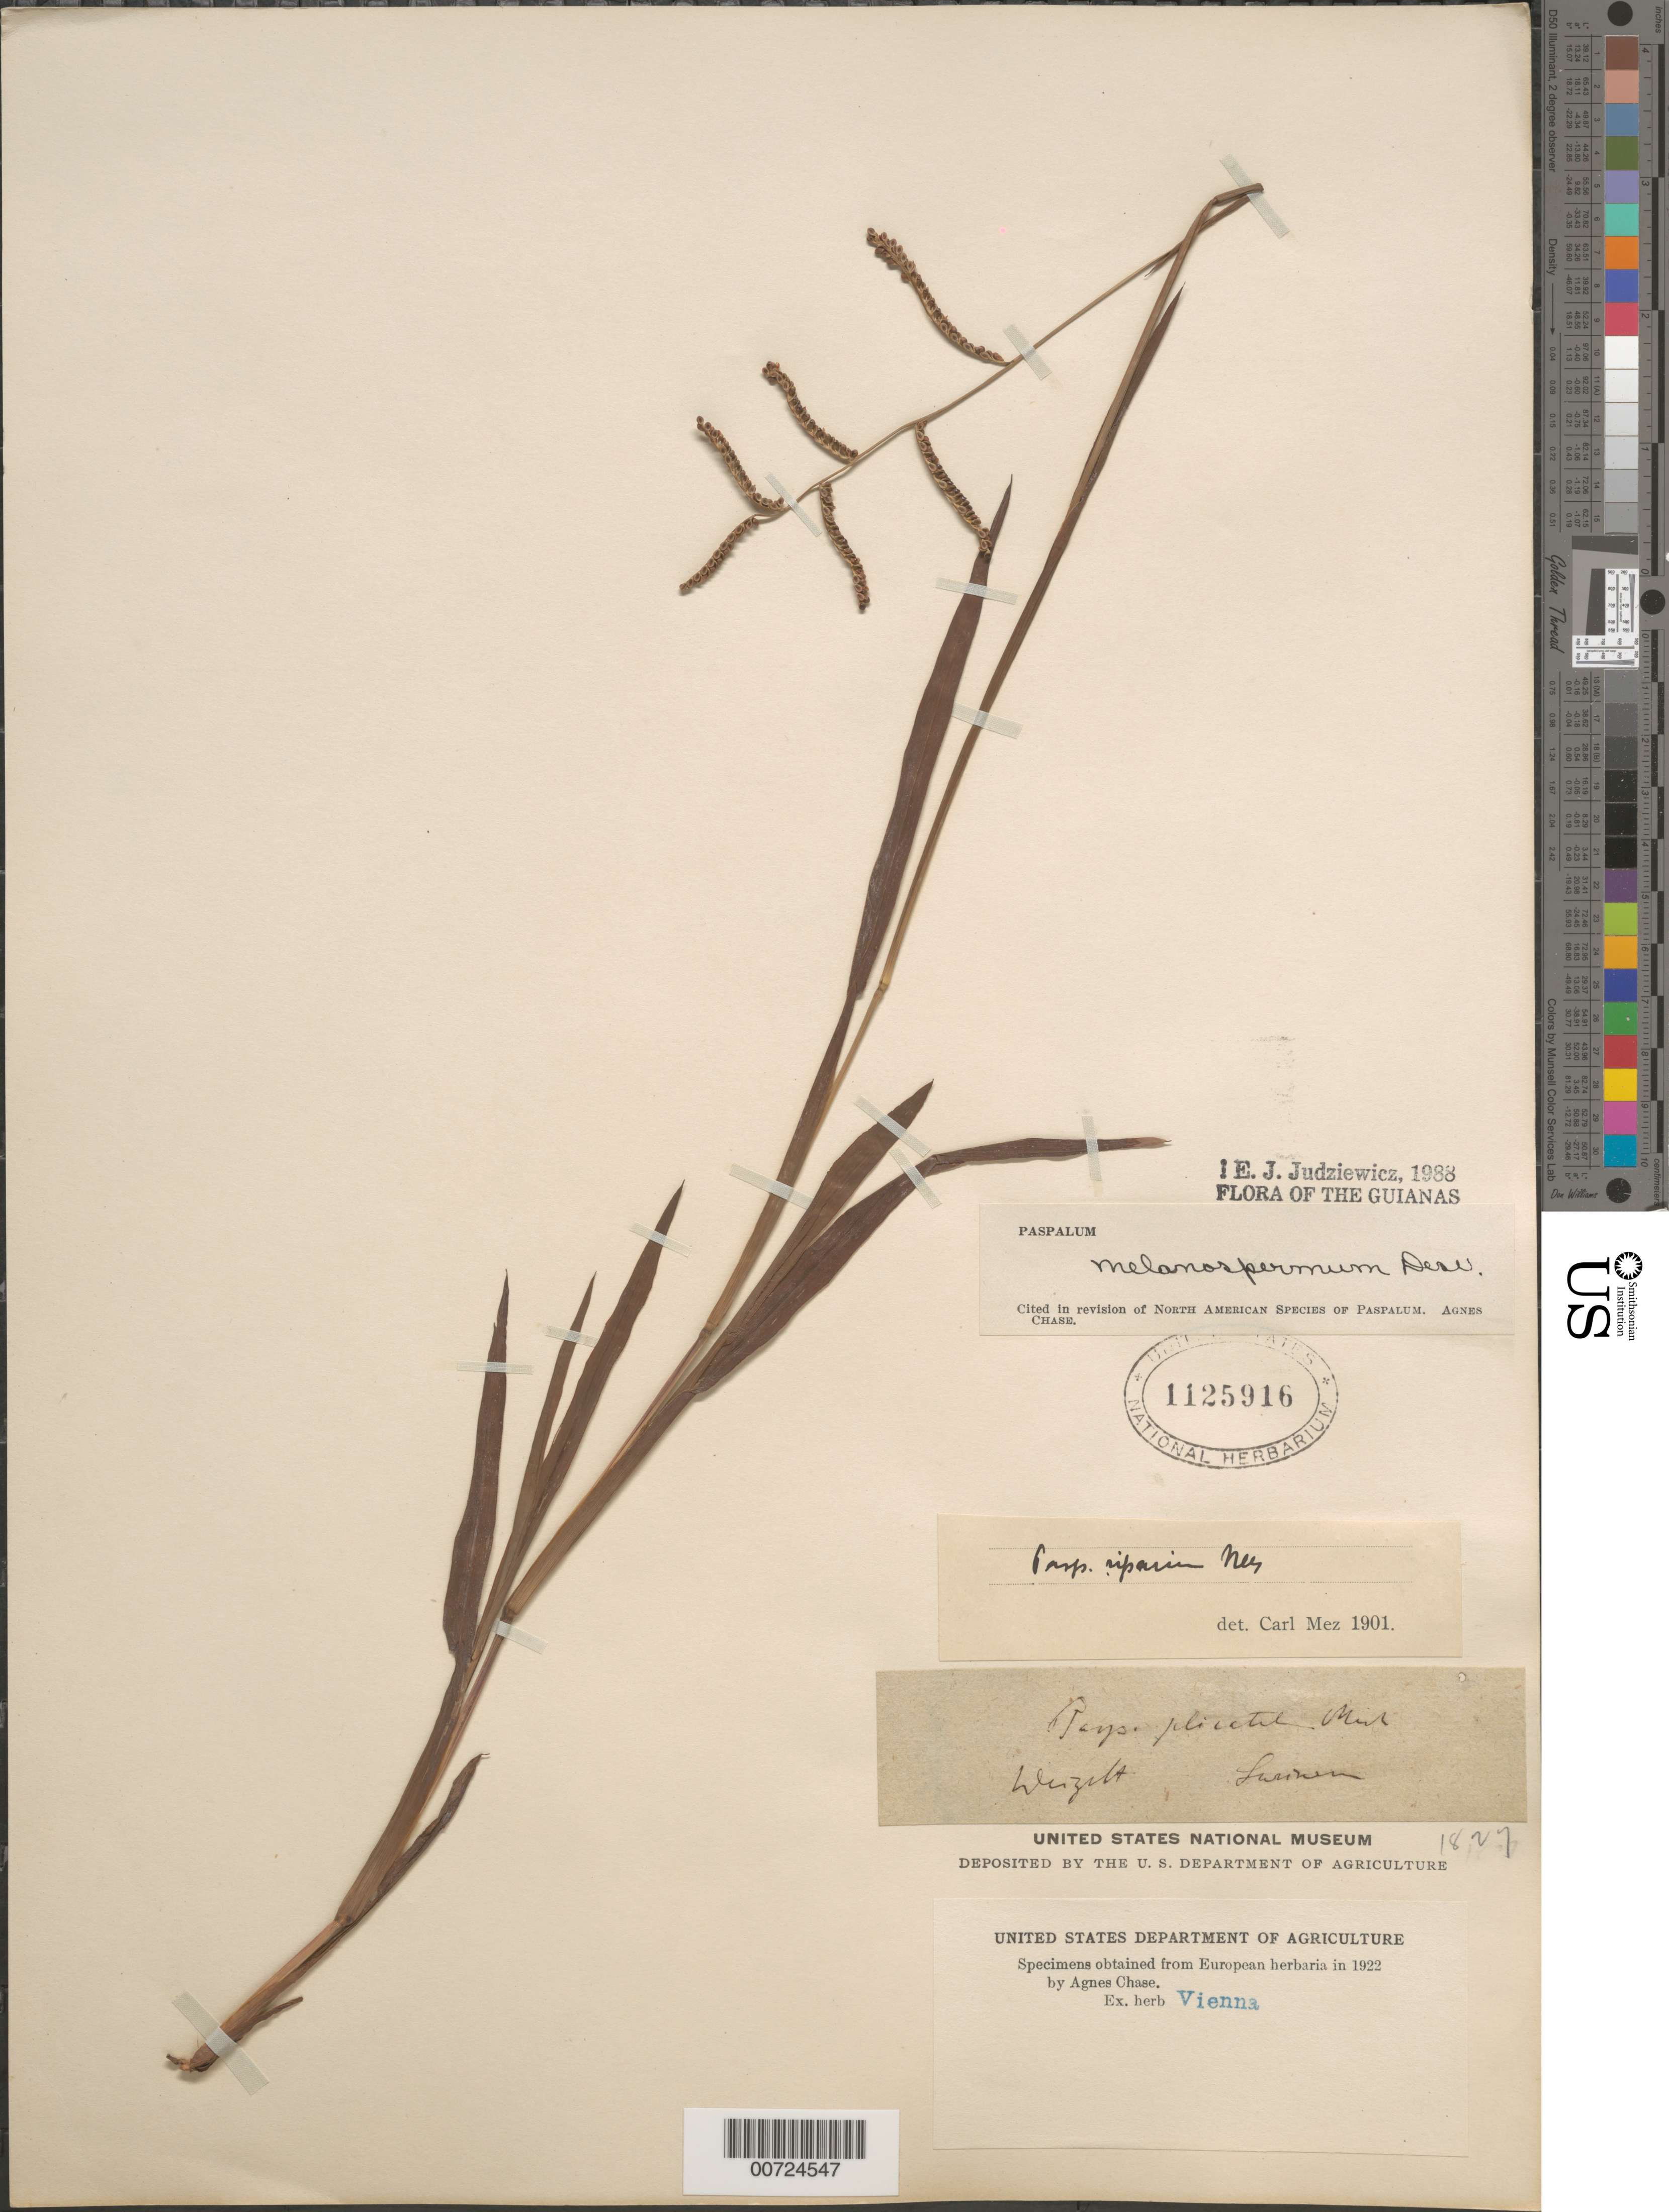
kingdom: Plantae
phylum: Tracheophyta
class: Liliopsida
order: Poales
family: Poaceae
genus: Paspalum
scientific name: Paspalum melanospermum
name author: Desv. ex Poir.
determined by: Judziewicz, E. J.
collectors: C. Weigelt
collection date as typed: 1827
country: Suriname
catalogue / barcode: US 1125916